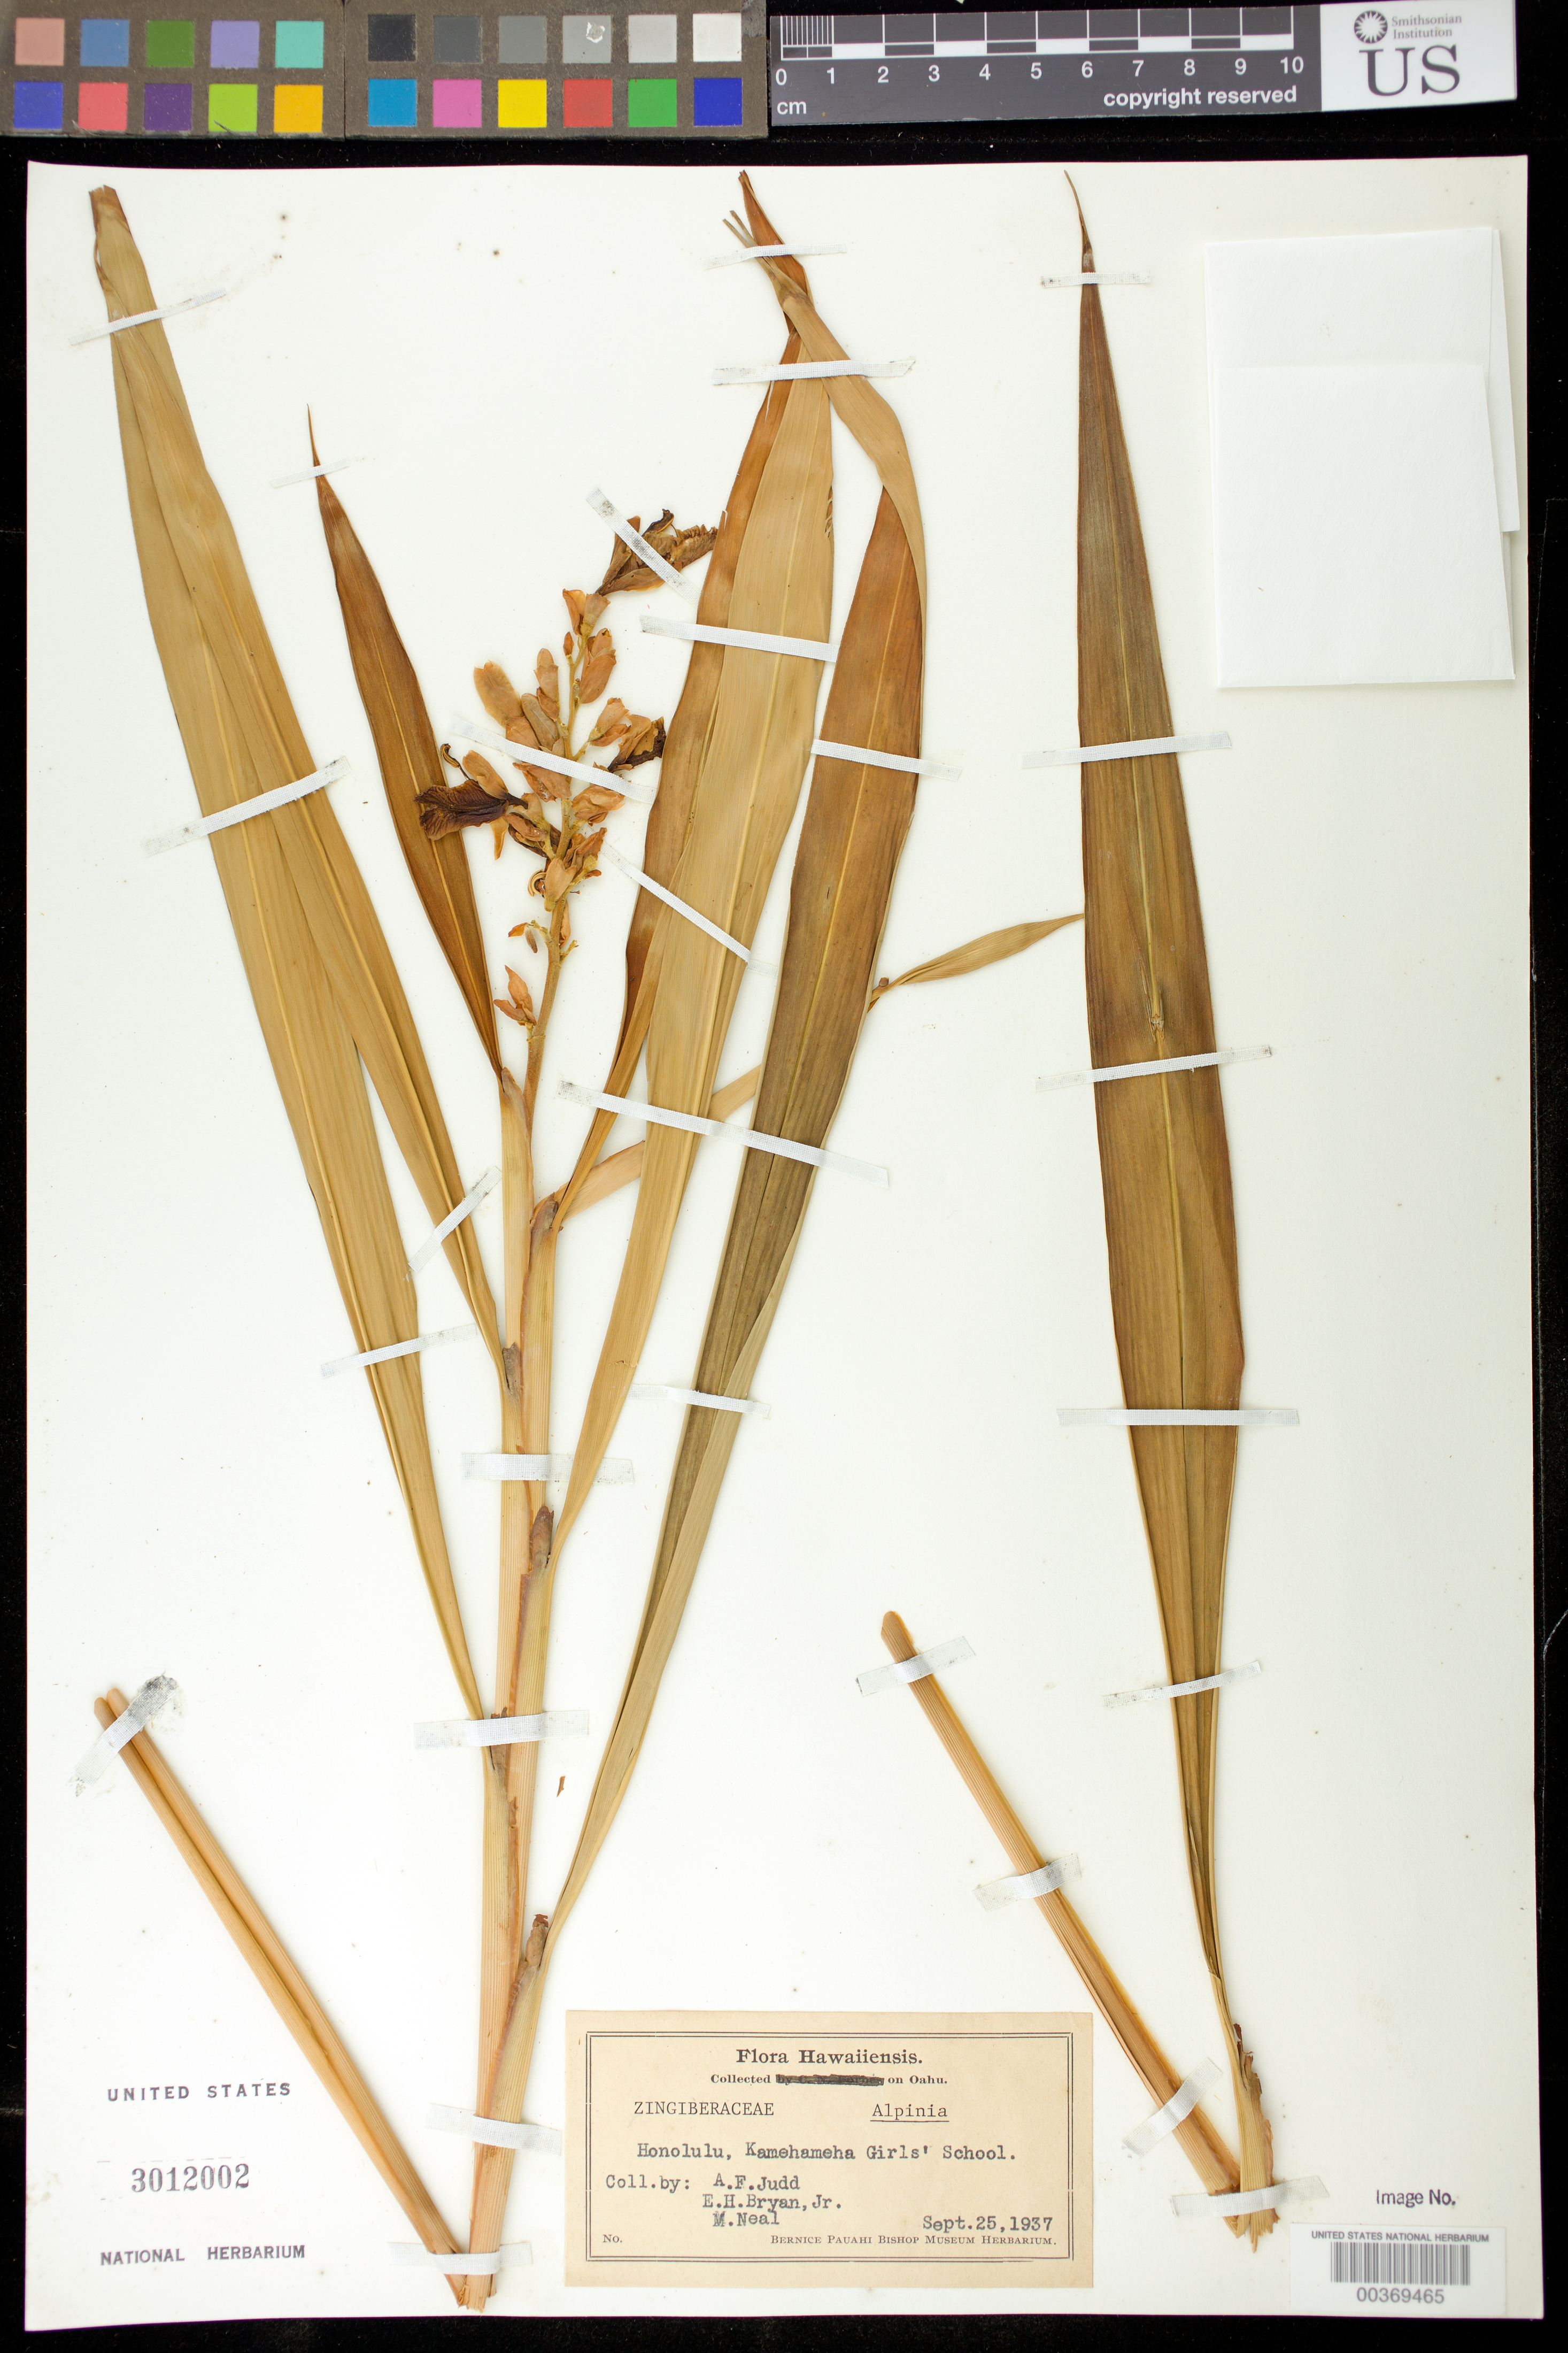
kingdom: Plantae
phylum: Tracheophyta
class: Liliopsida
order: Zingiberales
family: Zingiberaceae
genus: Alpinia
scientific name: Alpinia sp.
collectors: A. Judd, E. Bryan Jr. & M. Neal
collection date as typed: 25 Sep 1937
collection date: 1937-09-25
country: United States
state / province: Hawaii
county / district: Honolulu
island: Oahu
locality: Flora hawaiiensis, honolulu, kamehameha girls' school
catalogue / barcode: US 3012002